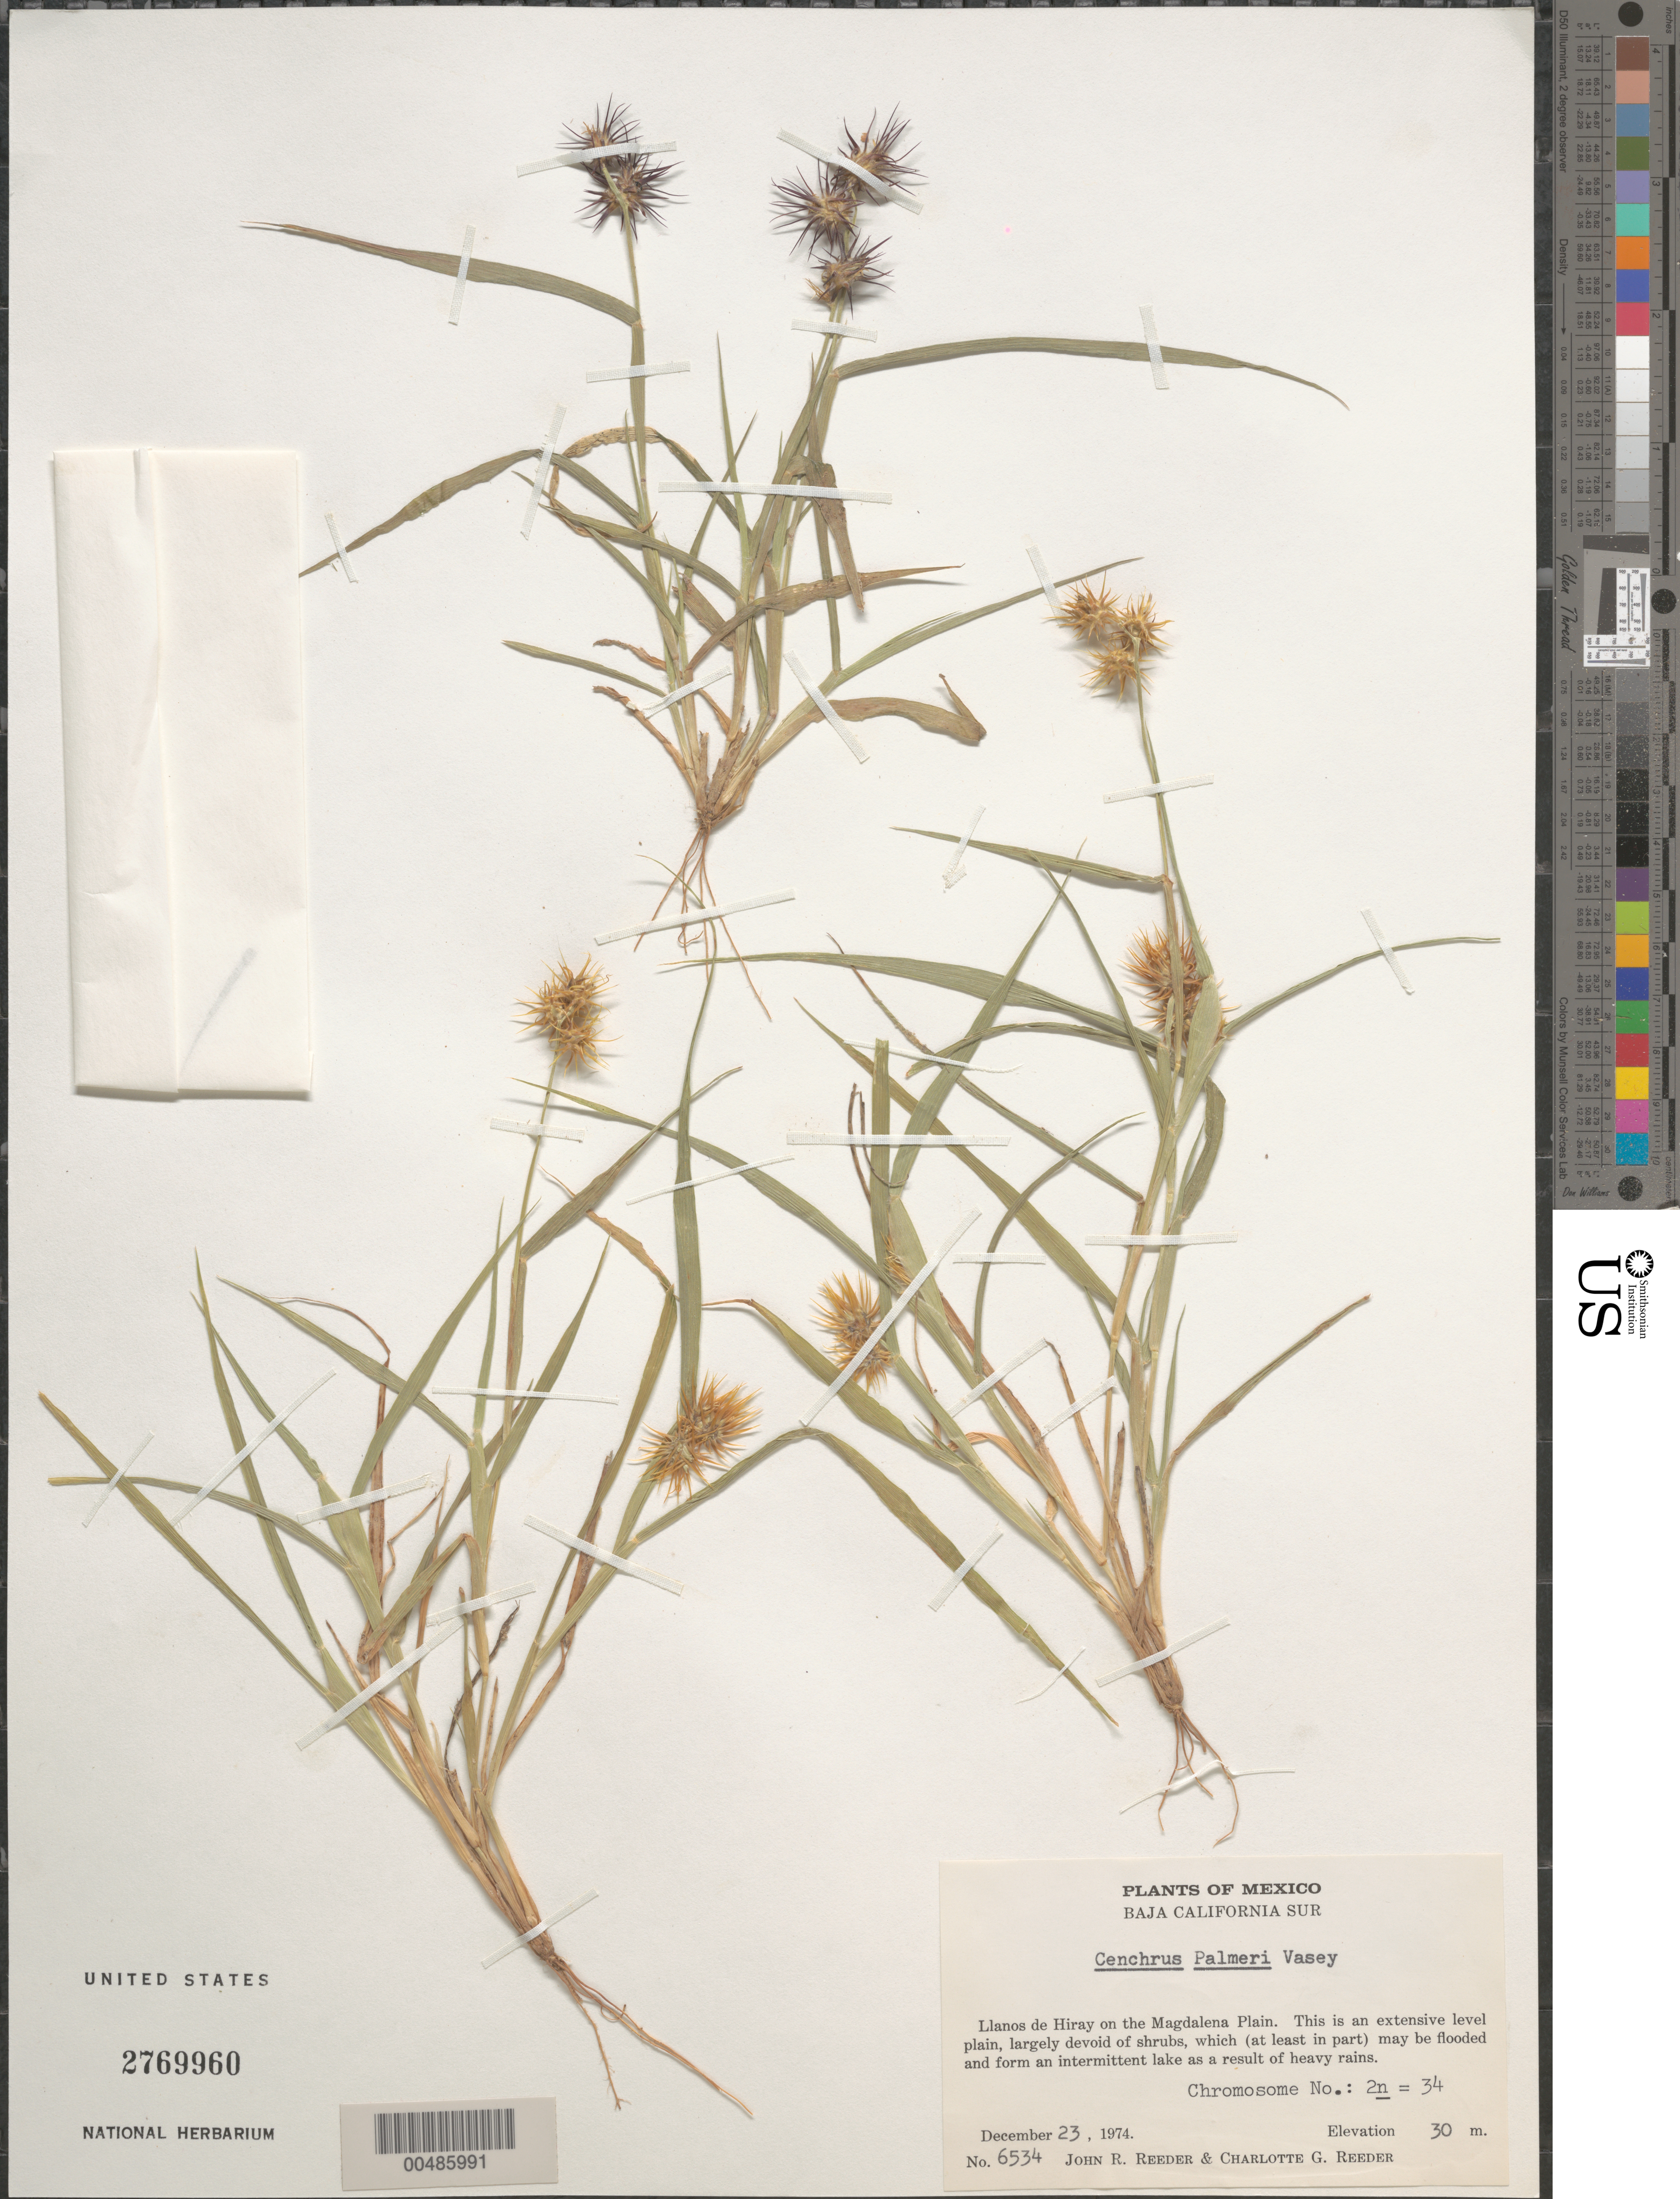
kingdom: Plantae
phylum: Tracheophyta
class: Liliopsida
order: Poales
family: Poaceae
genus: Cenchrus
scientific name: Cenchrus palmeri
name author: Vasey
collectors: J. R. Reeder & C. G. Reeder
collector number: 6534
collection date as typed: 23 Dec 1974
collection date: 1974-12-23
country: Mexico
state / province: Baja California Sur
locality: Llanos de Hiray on the Magdalena Plain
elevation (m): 30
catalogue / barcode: US 2769960